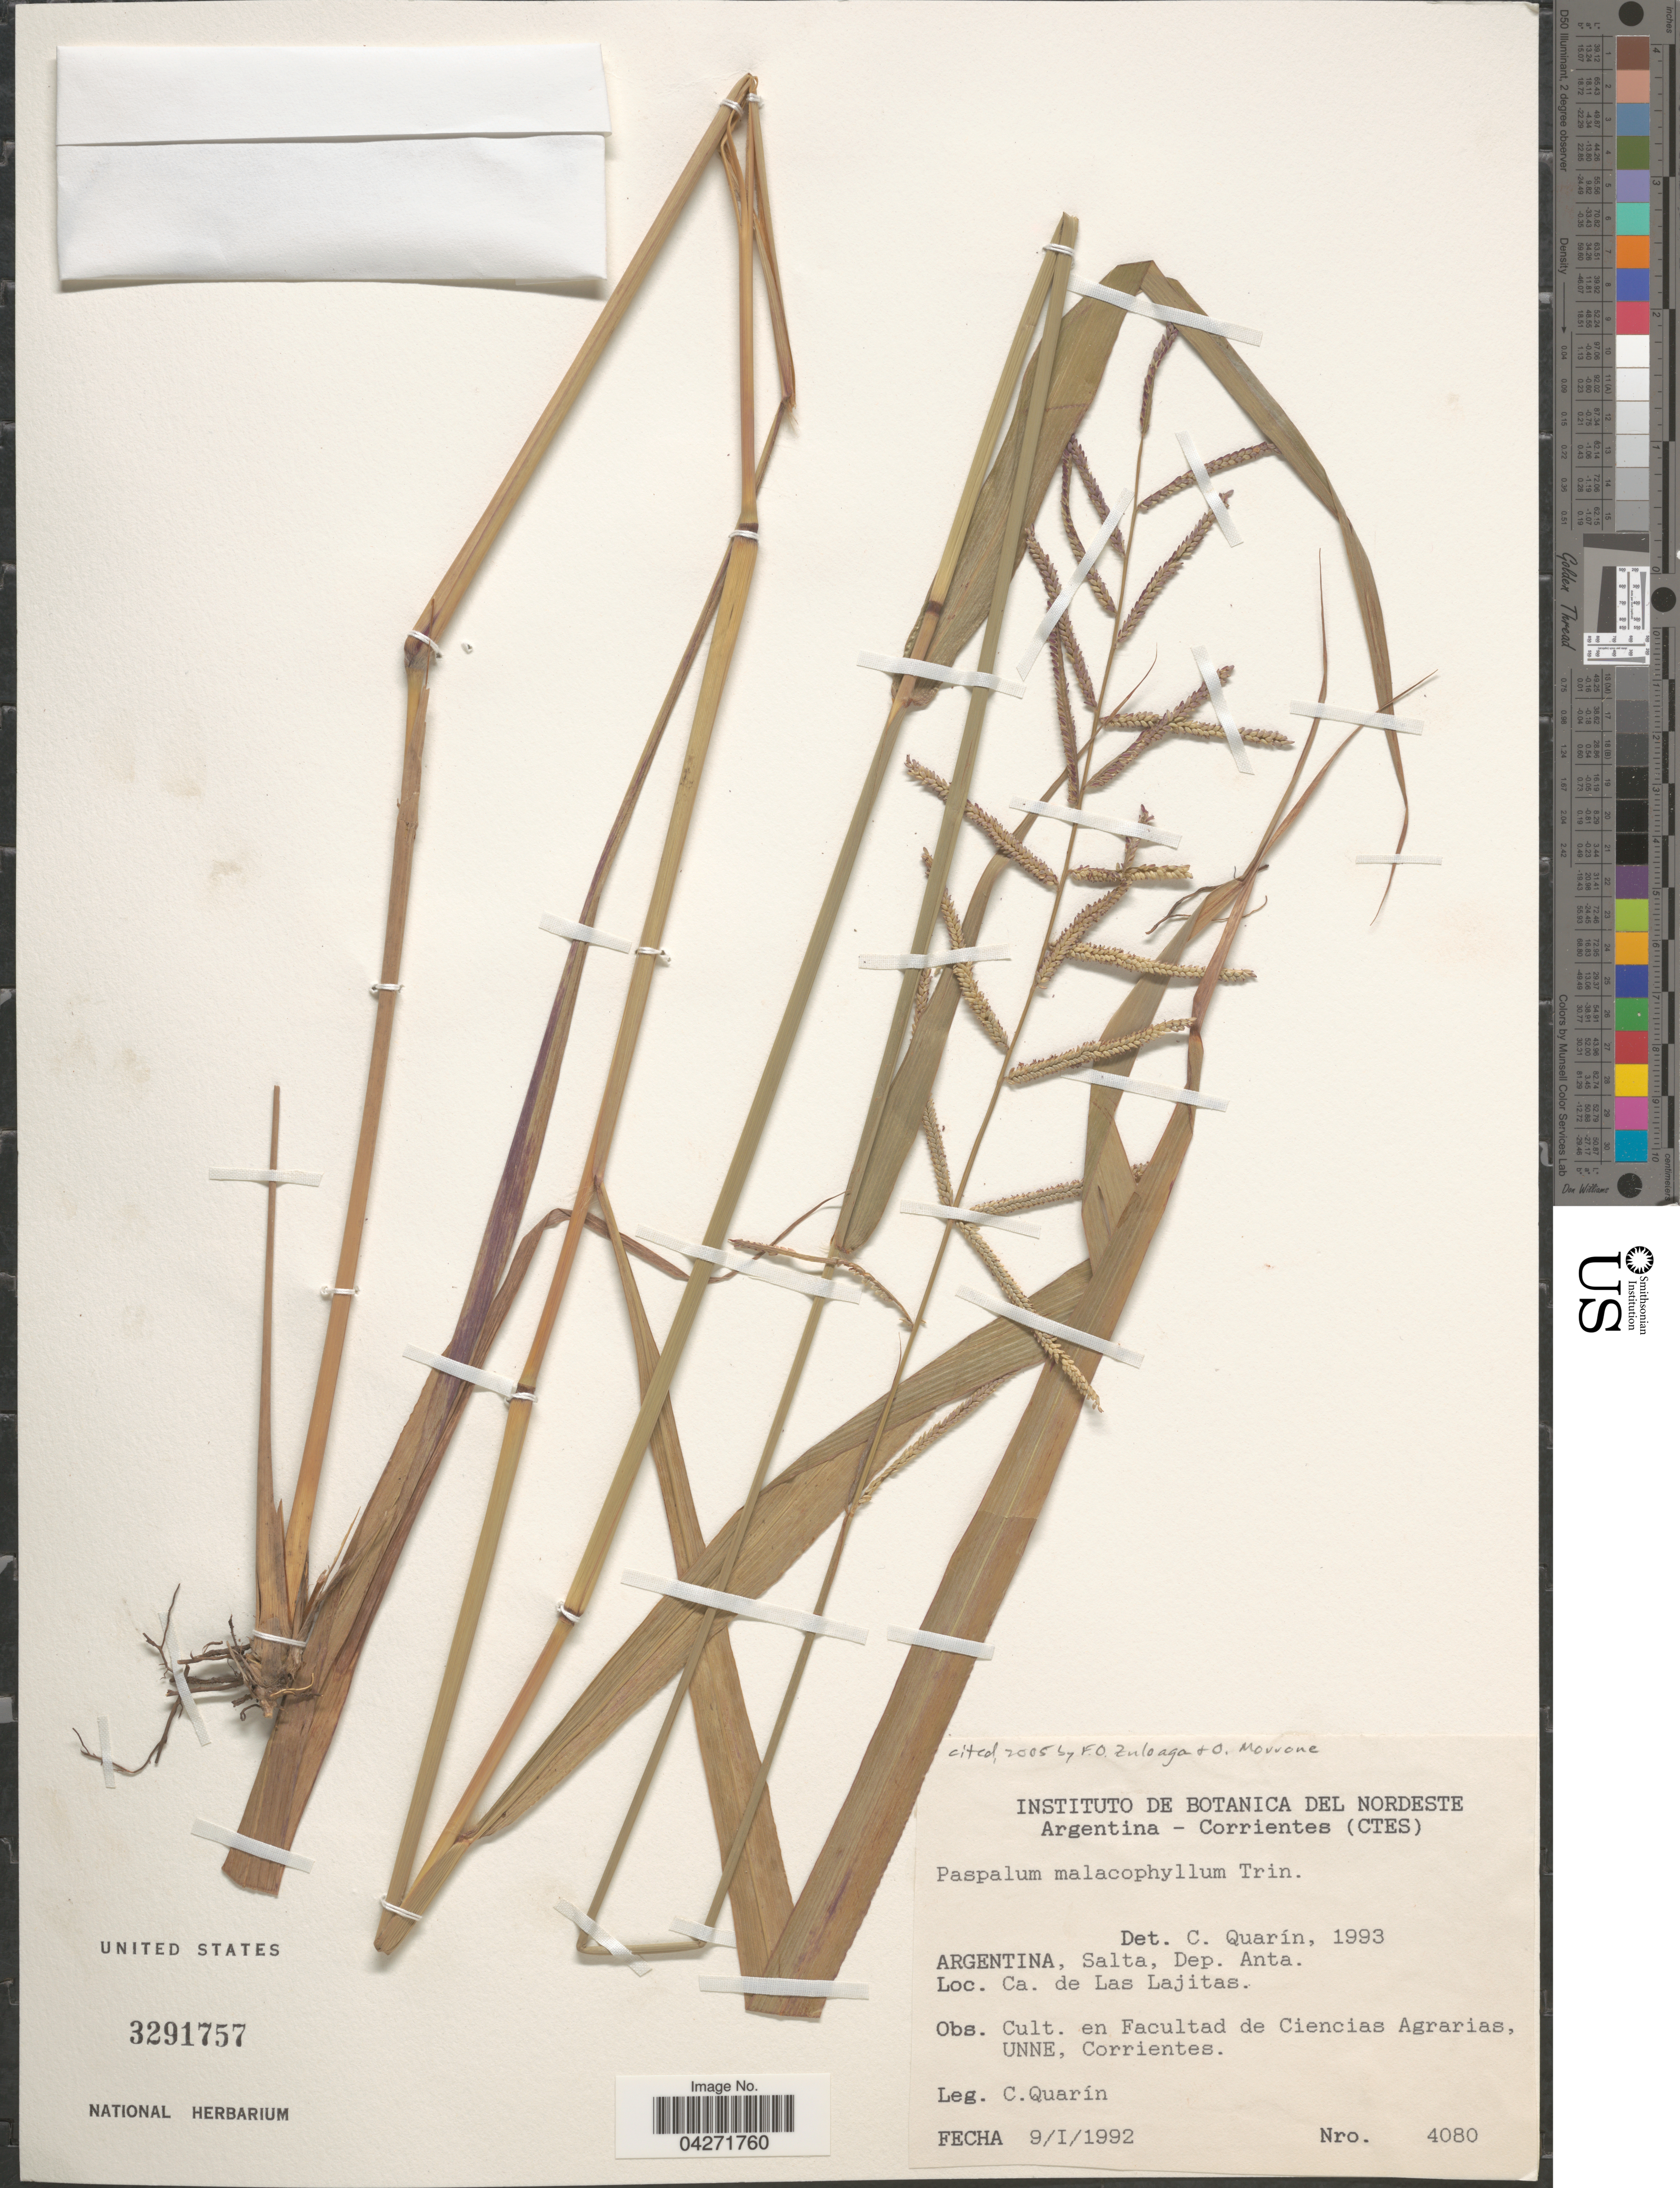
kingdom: Plantae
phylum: Tracheophyta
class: Liliopsida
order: Poales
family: Poaceae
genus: Paspalum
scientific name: Paspalum malacophyllum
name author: Trin.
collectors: C. Quarín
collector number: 4080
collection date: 1992-01-09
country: Argentina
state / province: Corrientes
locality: Cult. em Facultad de Ciencias Agrarias, UNNE.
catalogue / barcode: US 3291757